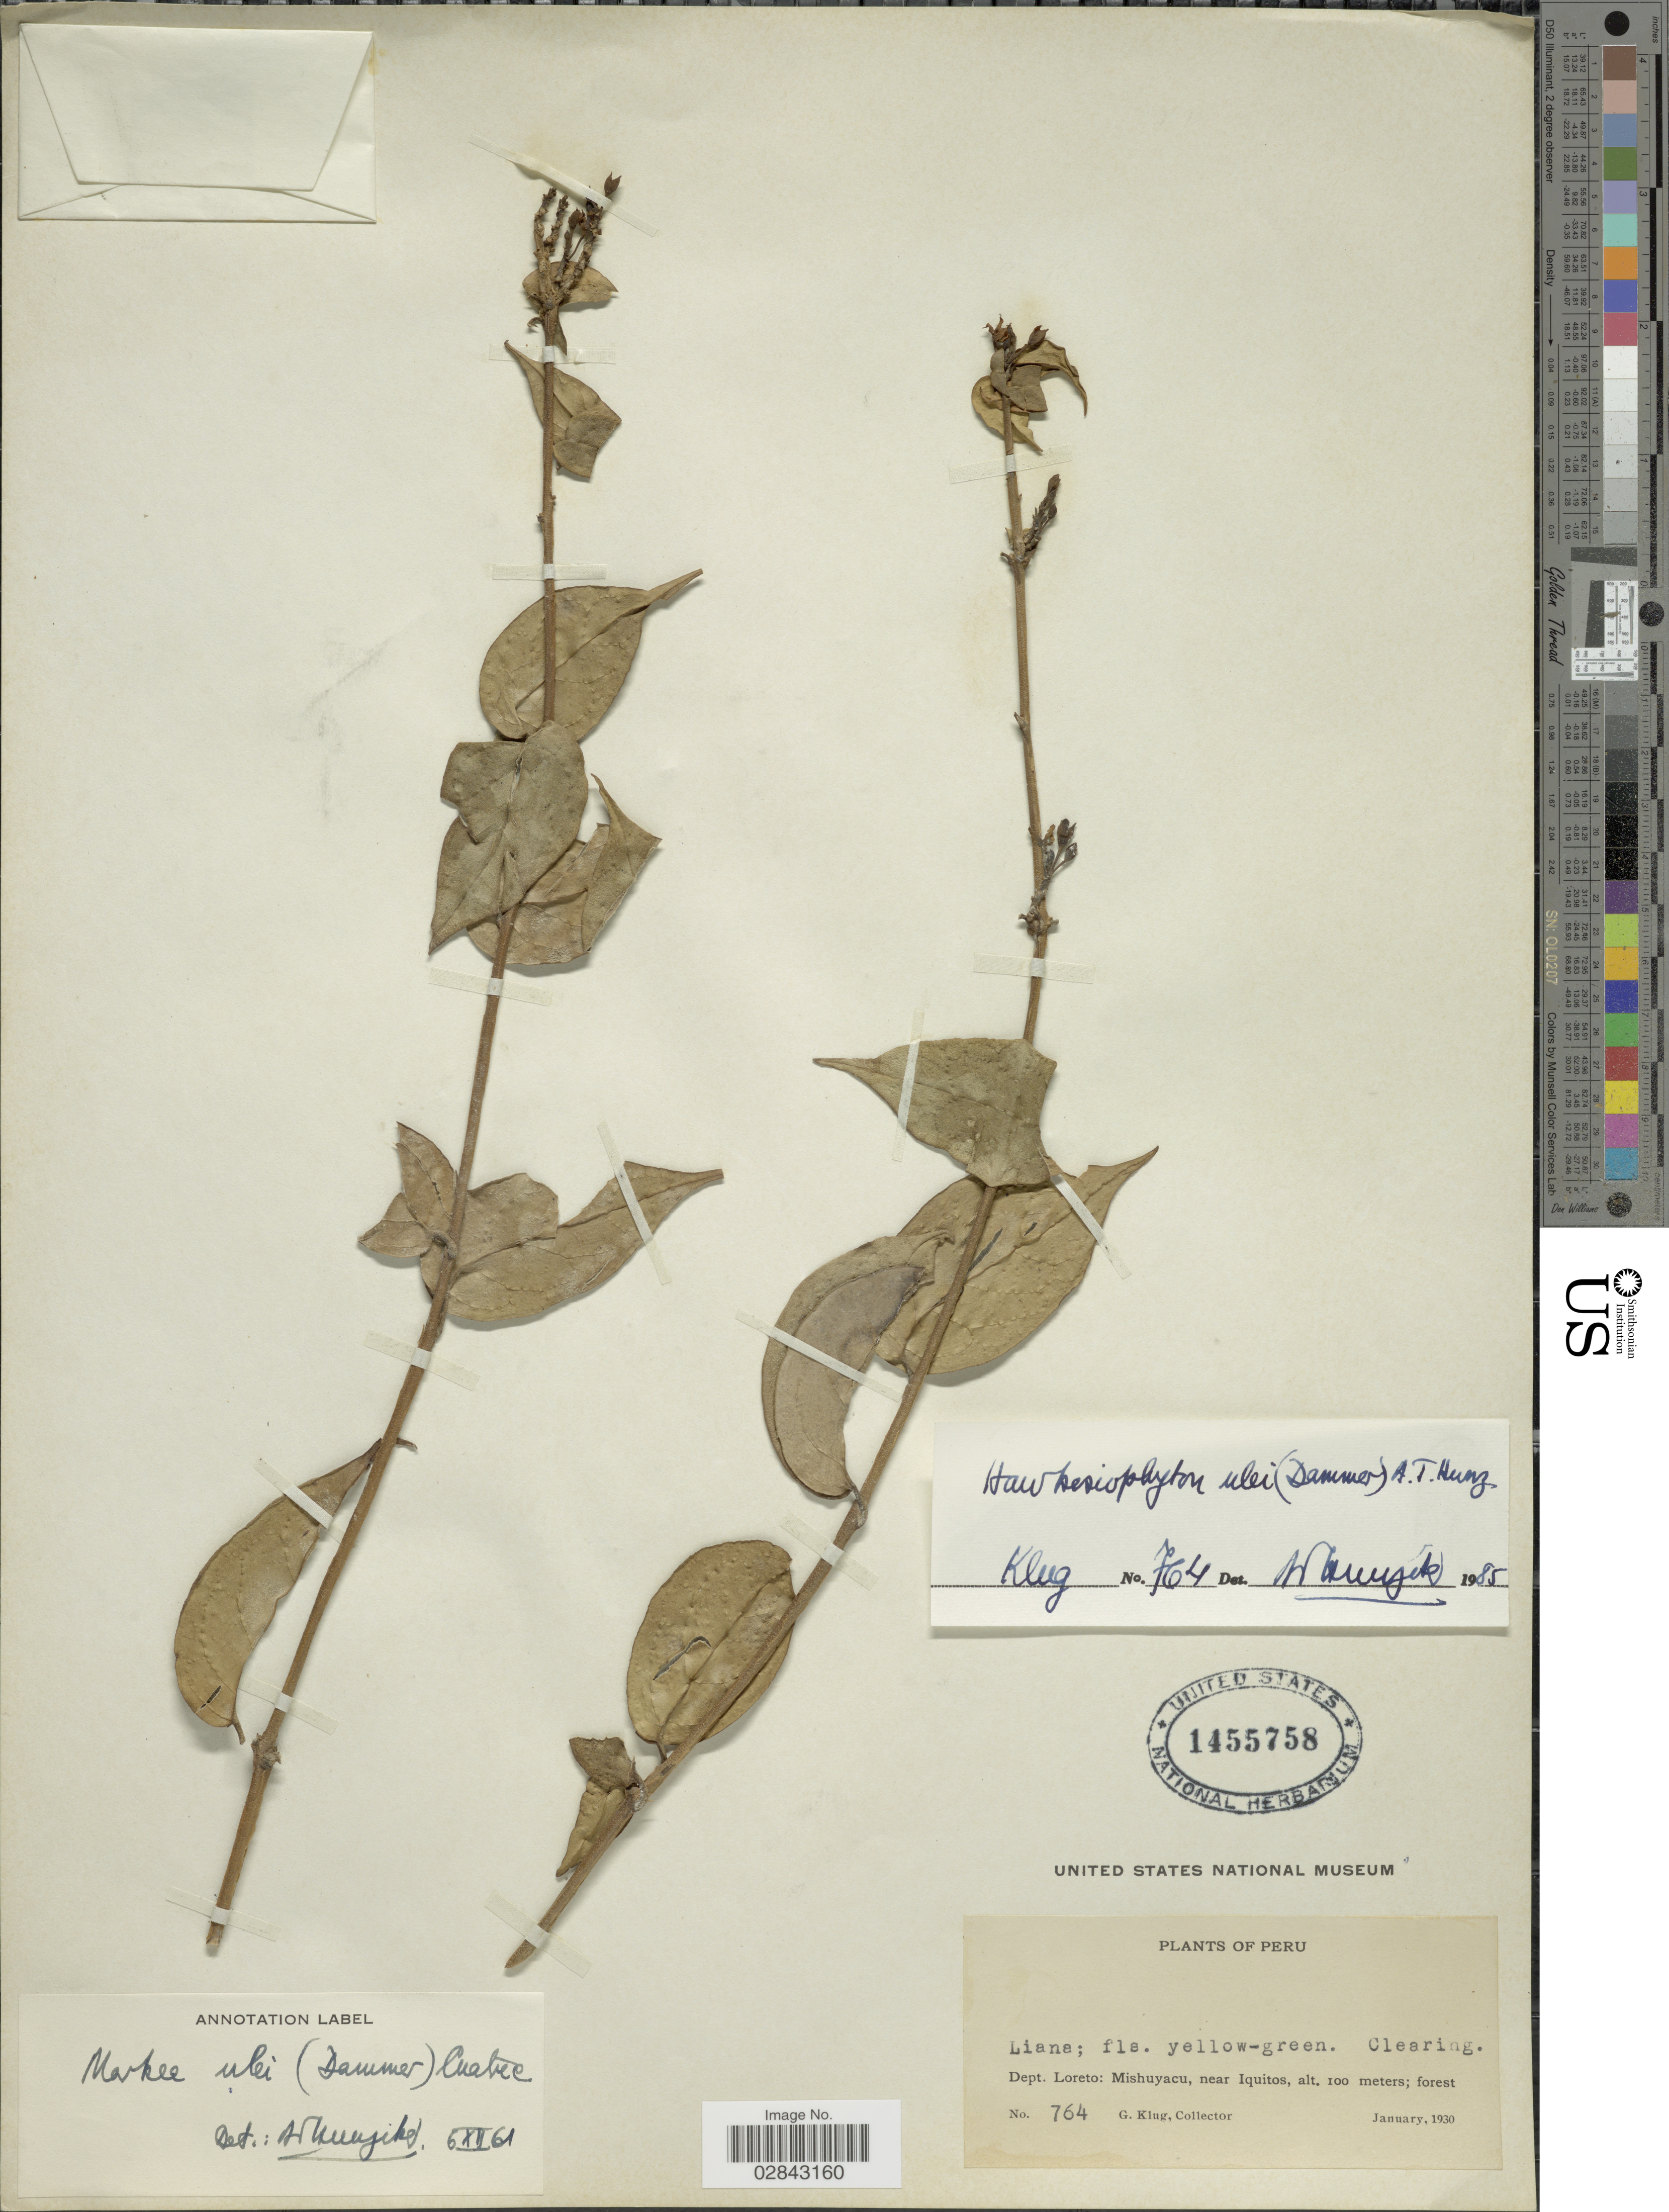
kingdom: Plantae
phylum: Tracheophyta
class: Magnoliopsida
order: Solanales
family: Solanaceae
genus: Hawkesiophyton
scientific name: Hawkesiophyton ulei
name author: (Dammer) Hunz.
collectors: G. Klug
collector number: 764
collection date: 1930-01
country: Peru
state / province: Loreto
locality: Dept. Loreto: Mishuyacu, near Iquitos.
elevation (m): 100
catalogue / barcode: US 1455758